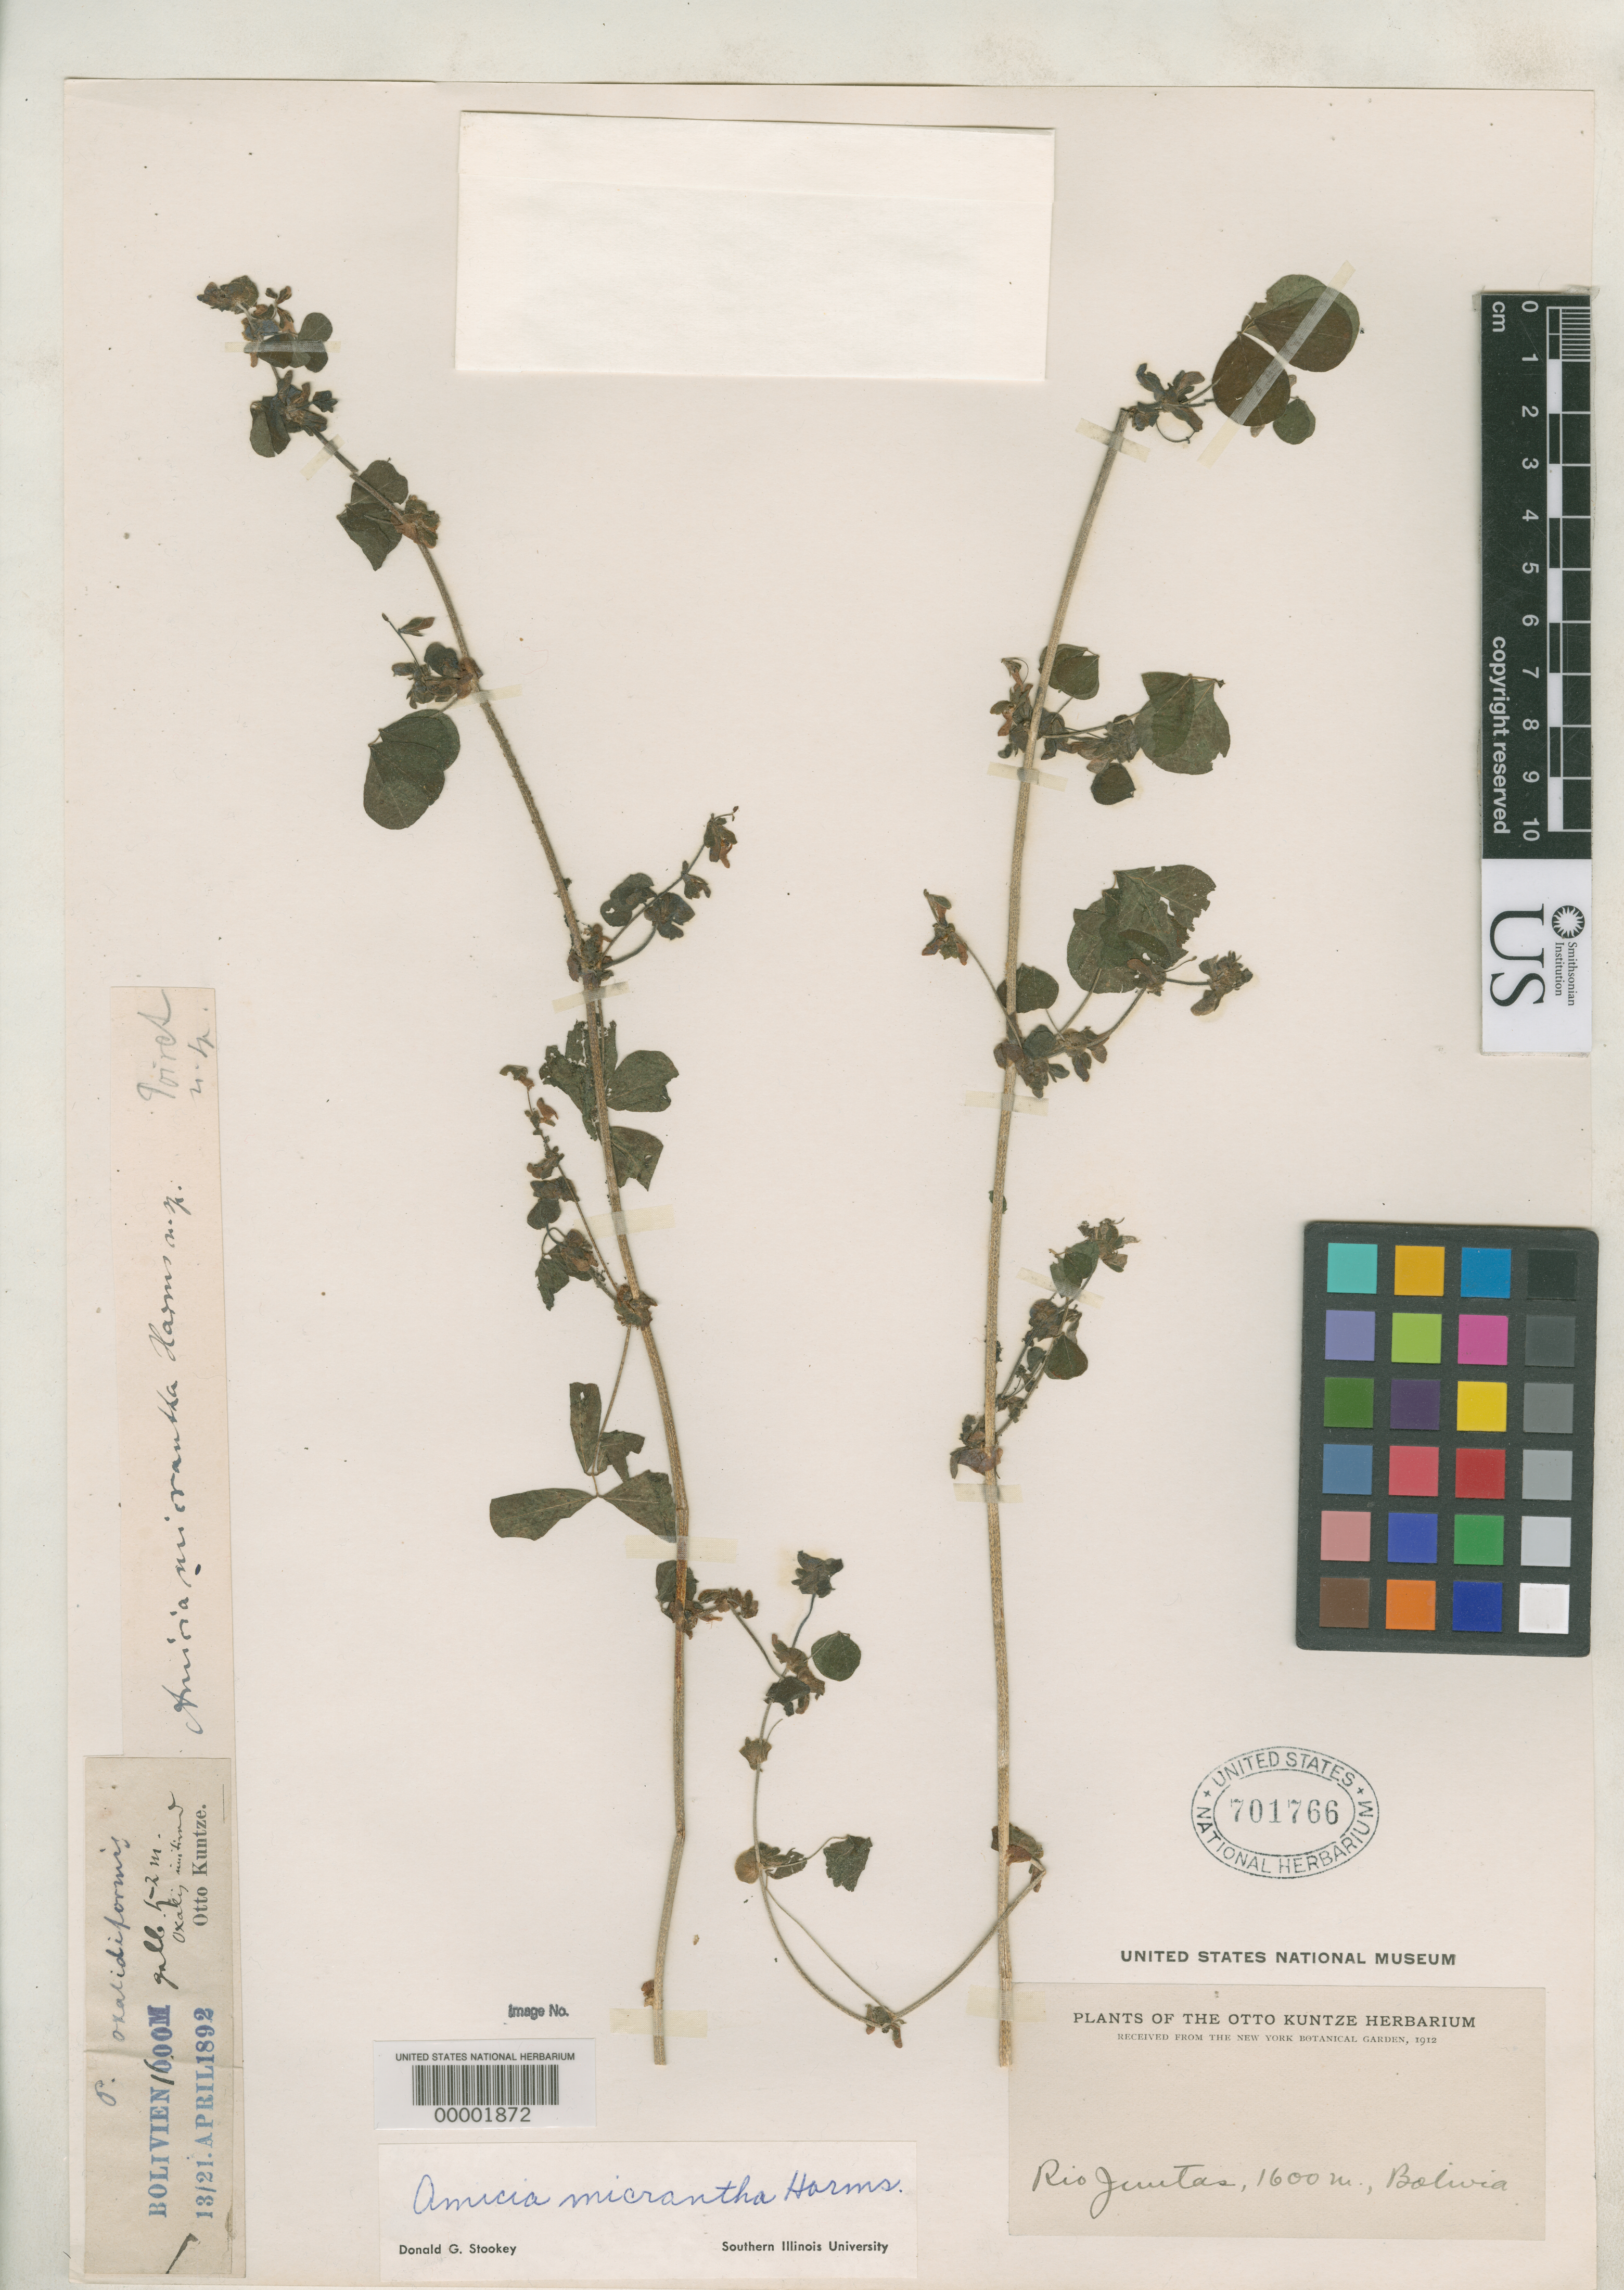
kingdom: Plantae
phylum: Tracheophyta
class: Magnoliopsida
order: Fabales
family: Fabaceae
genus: Amicia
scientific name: Amicia micrantha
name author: Harms in Kuntze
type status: Type Collection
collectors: C.E.O. Kuntze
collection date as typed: Apr 1892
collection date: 1892-04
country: Bolivia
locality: Rio Juntas.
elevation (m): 1600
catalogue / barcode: US 701766